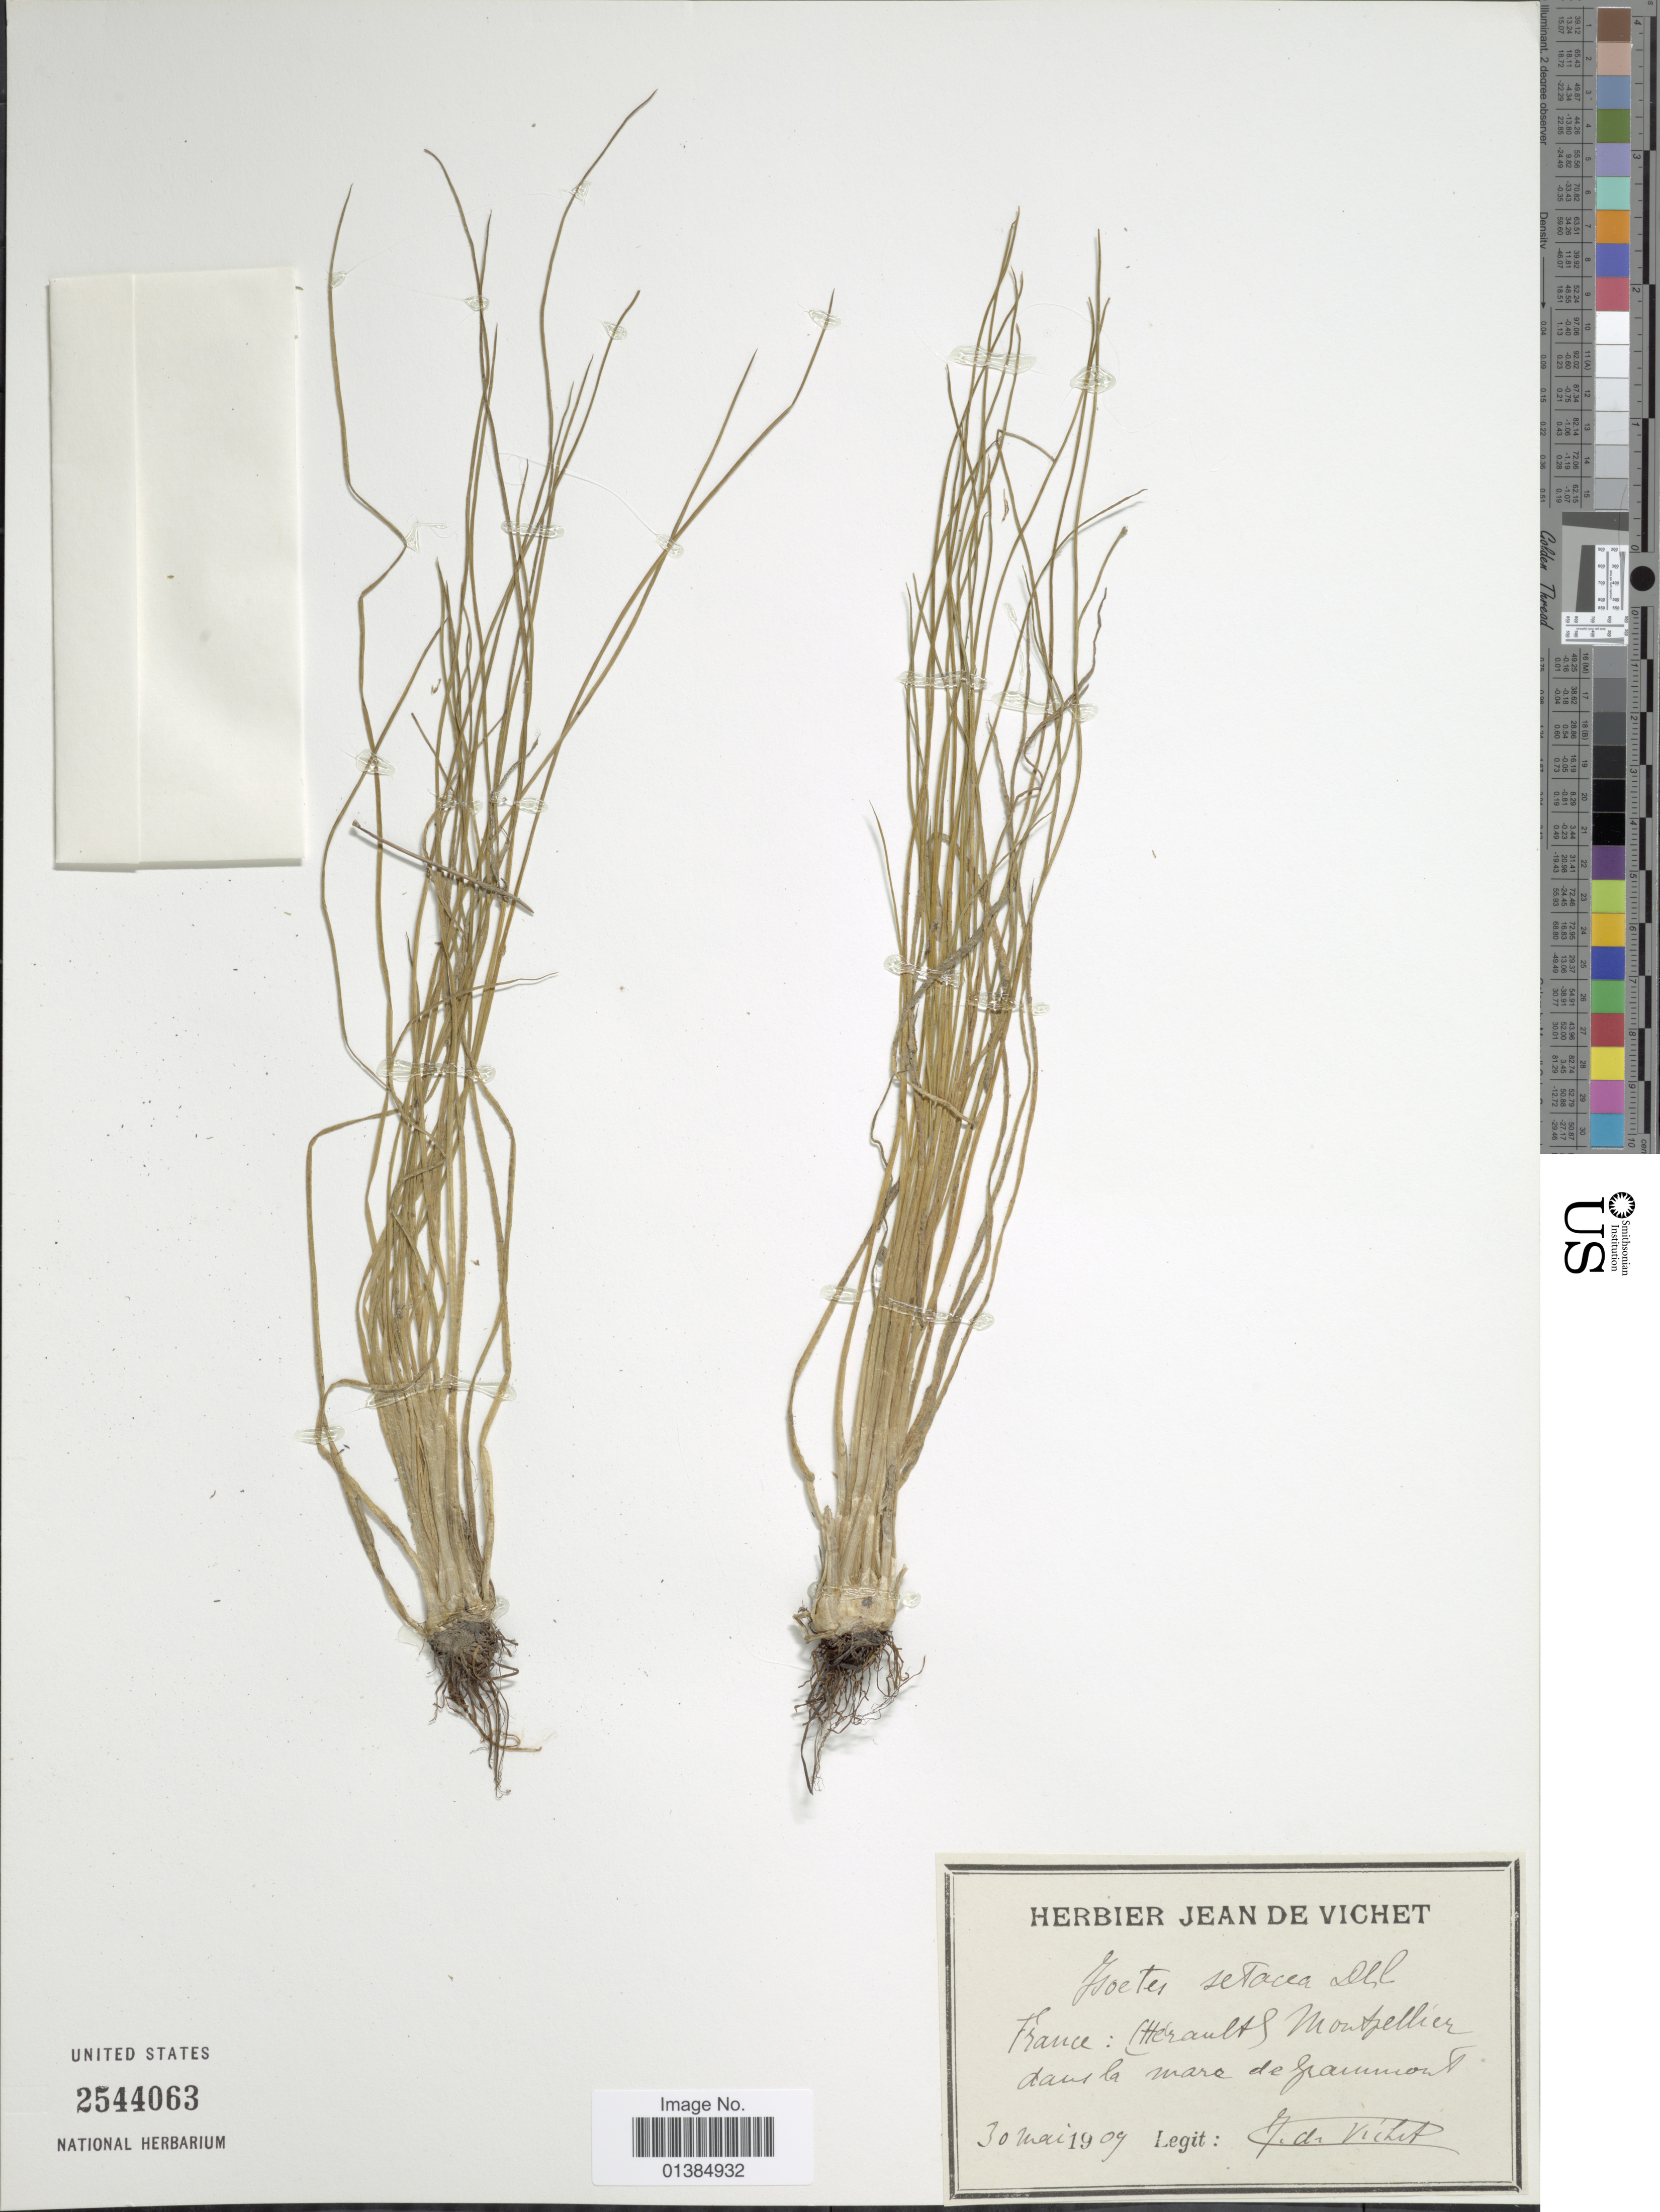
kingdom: Plantae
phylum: Tracheophyta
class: Lycopodiopsida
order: Isoetales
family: Isoetaceae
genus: Isoetes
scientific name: Isoetes echinospora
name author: Durieu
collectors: J. de Vichet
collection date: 1909-05-30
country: France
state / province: Occitanie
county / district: Hérault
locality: (Hérault) Montpellier dans la marc de Grammont. [interpreted]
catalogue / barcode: US 2544063